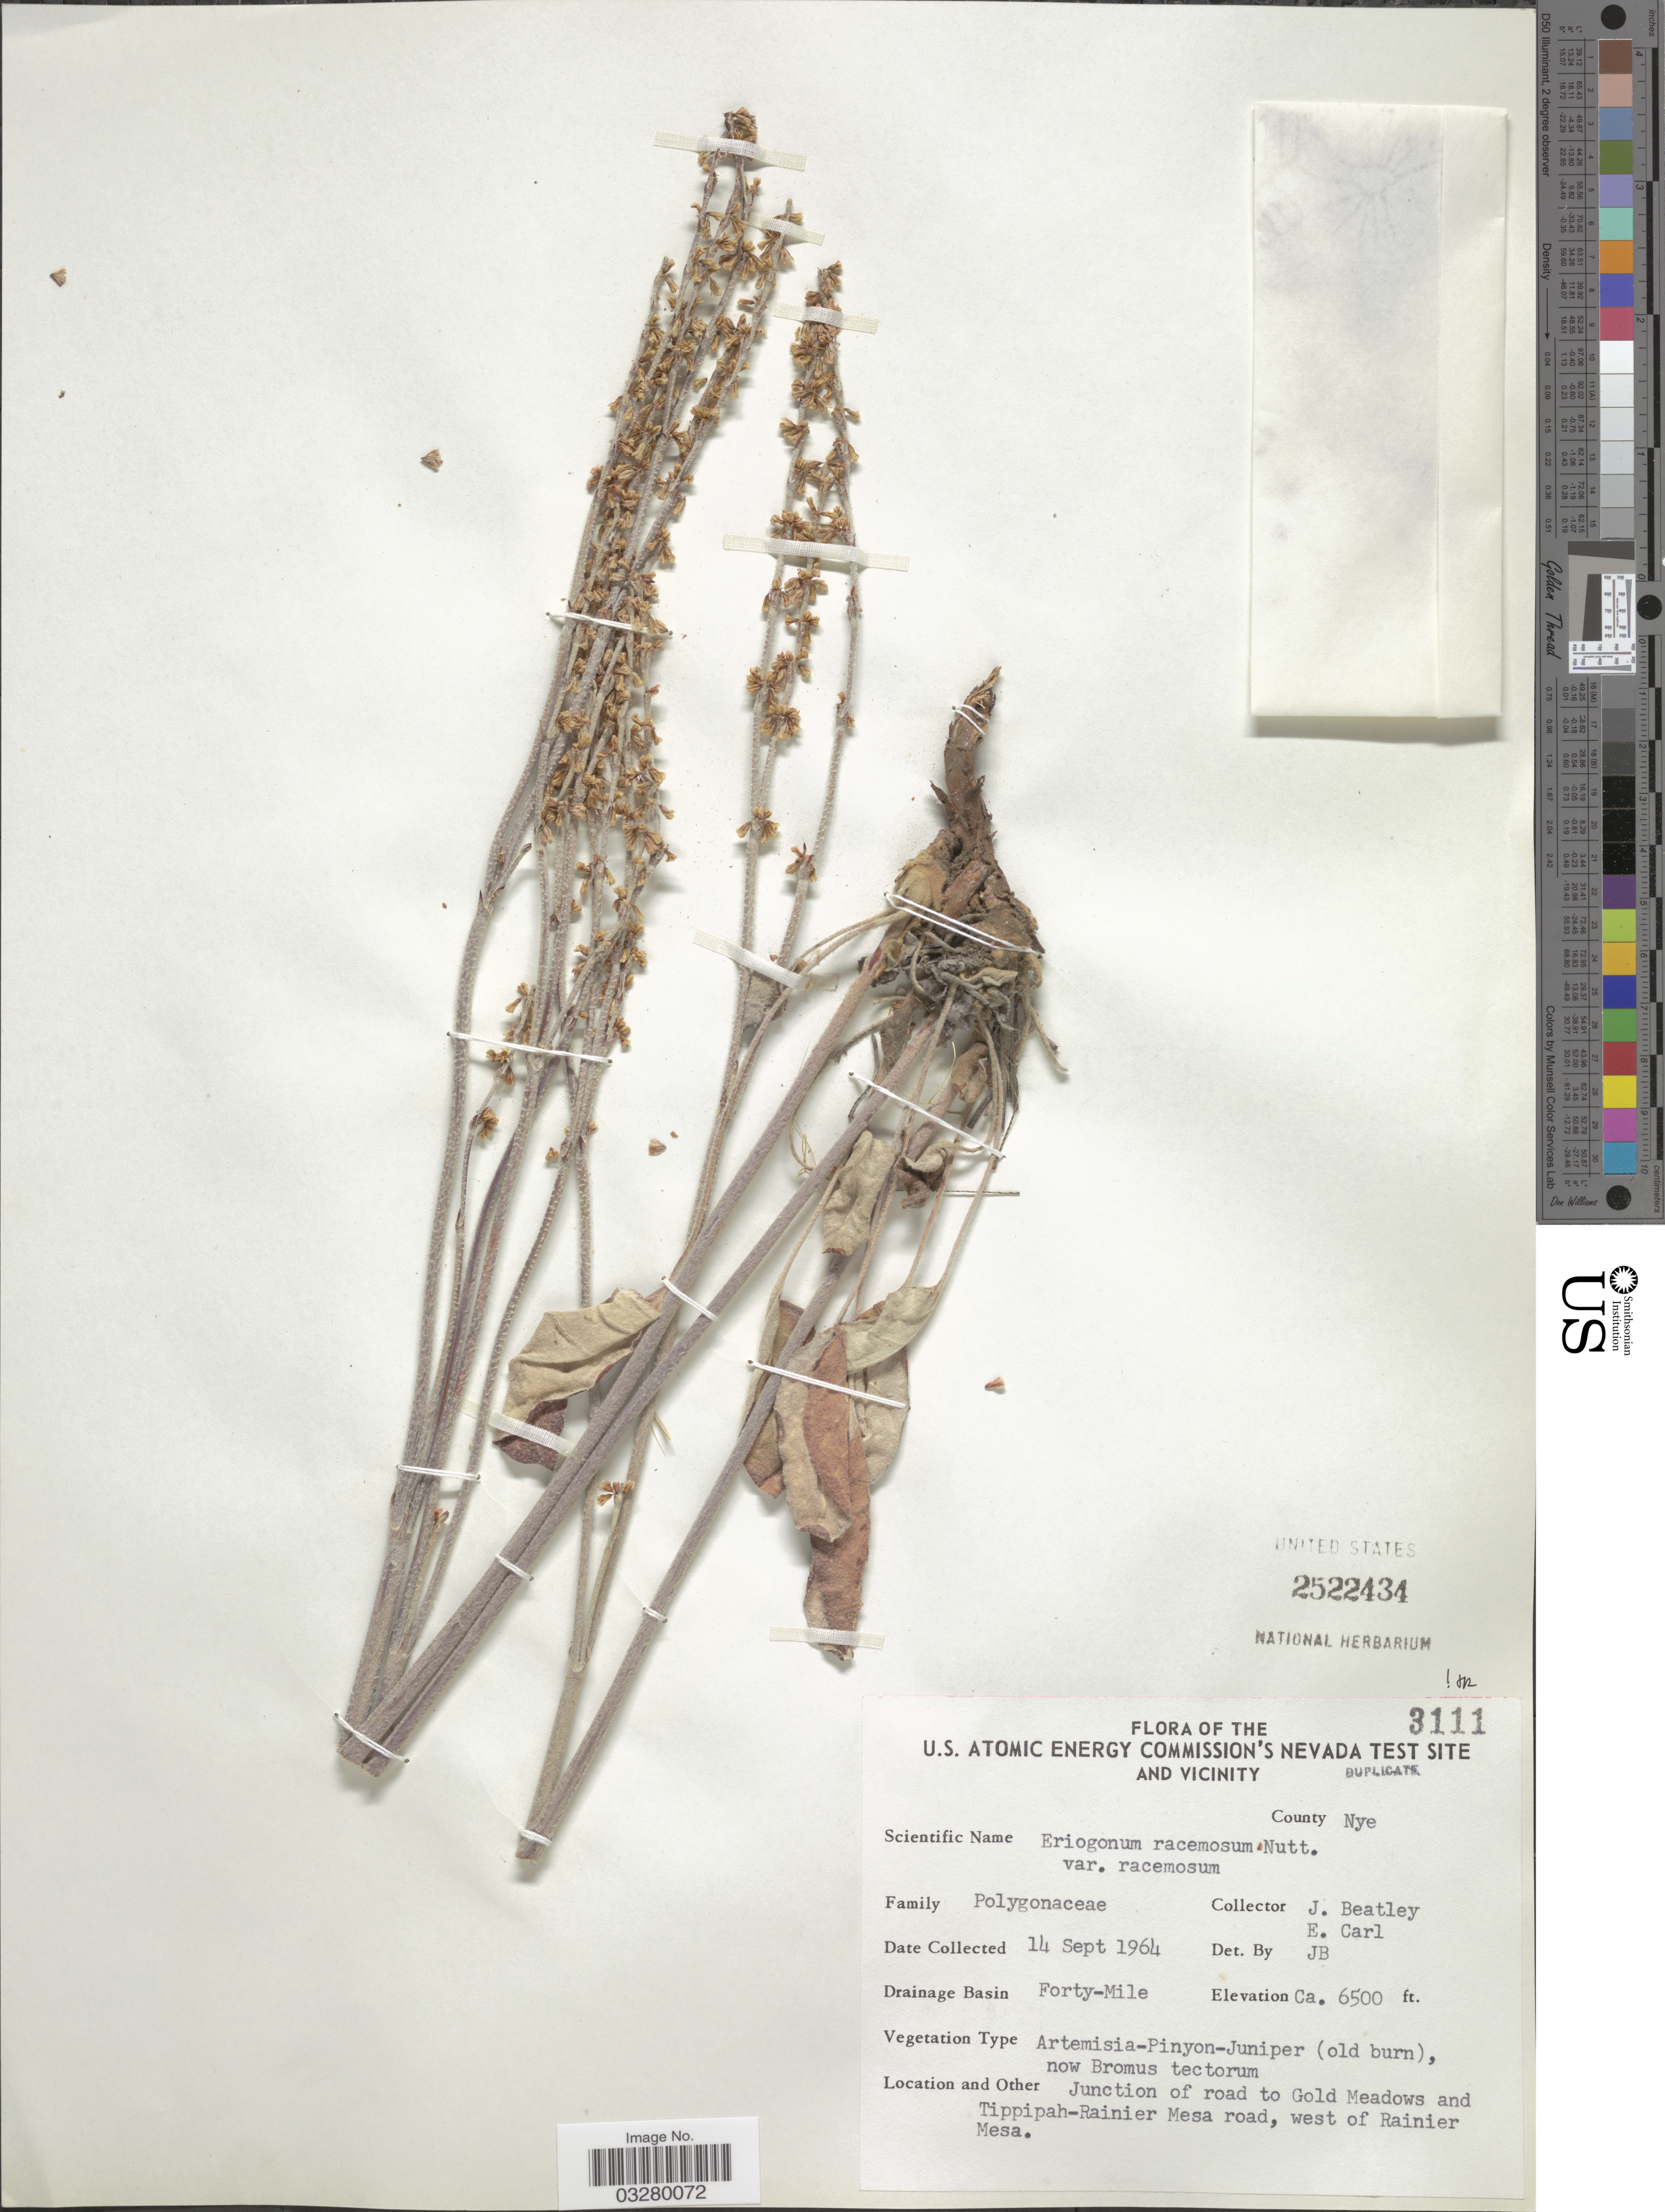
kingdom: Plantae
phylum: Tracheophyta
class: Magnoliopsida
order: Caryophyllales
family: Polygonaceae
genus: Eriogonum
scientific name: Eriogonum racemosum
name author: Nutt.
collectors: J. C. Beatley & E. Carl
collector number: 3111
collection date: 1964-09-14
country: United States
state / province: Nevada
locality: U.S. Atomic Energy Commission's Nevada Test Site and Vicinity, County Nye, Drainage Basin Forty-Mile, Junction of road to Gold Meadows and Tippipah-Rainier Mesa road, west of Rainier Mesa.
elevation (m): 1981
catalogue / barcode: US 2522434